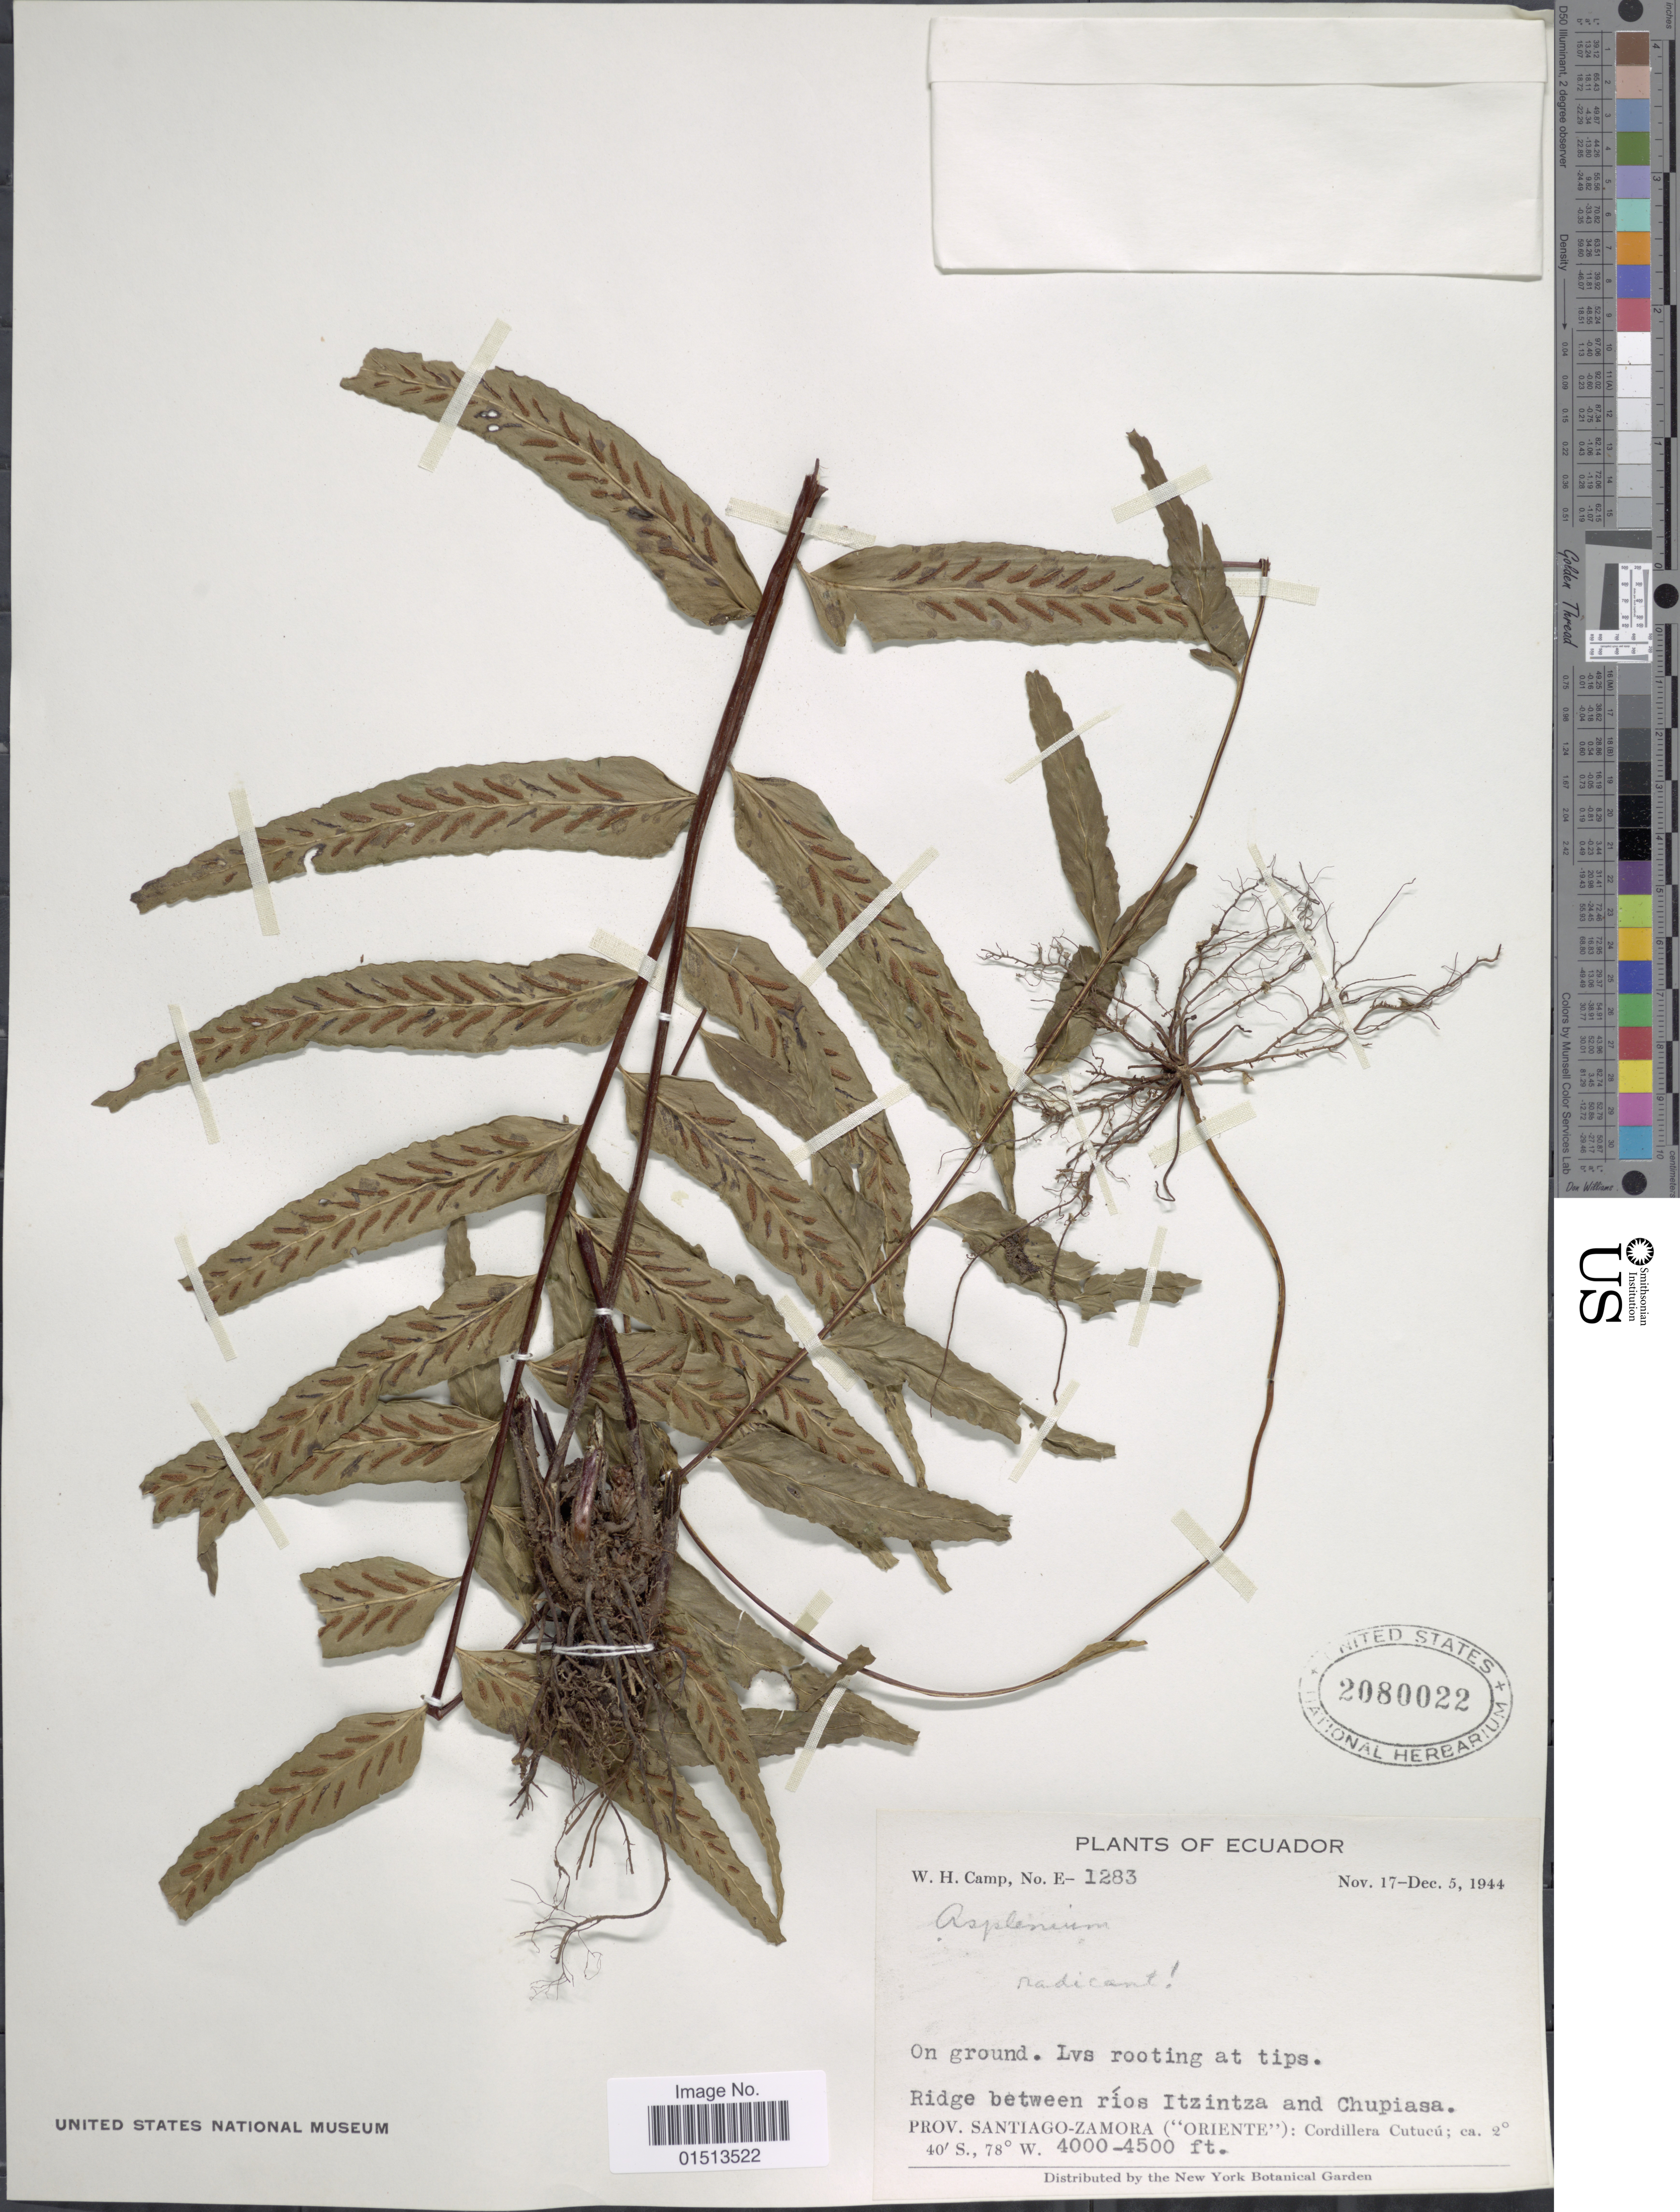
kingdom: Plantae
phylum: Tracheophyta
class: Polypodiopsida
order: Polypodiales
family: Aspleniaceae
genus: Asplenium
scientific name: Asplenium sp.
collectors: W. H. Camp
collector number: E-1283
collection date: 1944-11-17/1944-12-05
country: Ecuador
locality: Prov. Santiago-Zamora ("Oriente"): Cordillera Cutucú, ridge between rios Itzintza and Chupiasa.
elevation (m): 1219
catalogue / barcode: US 2080022